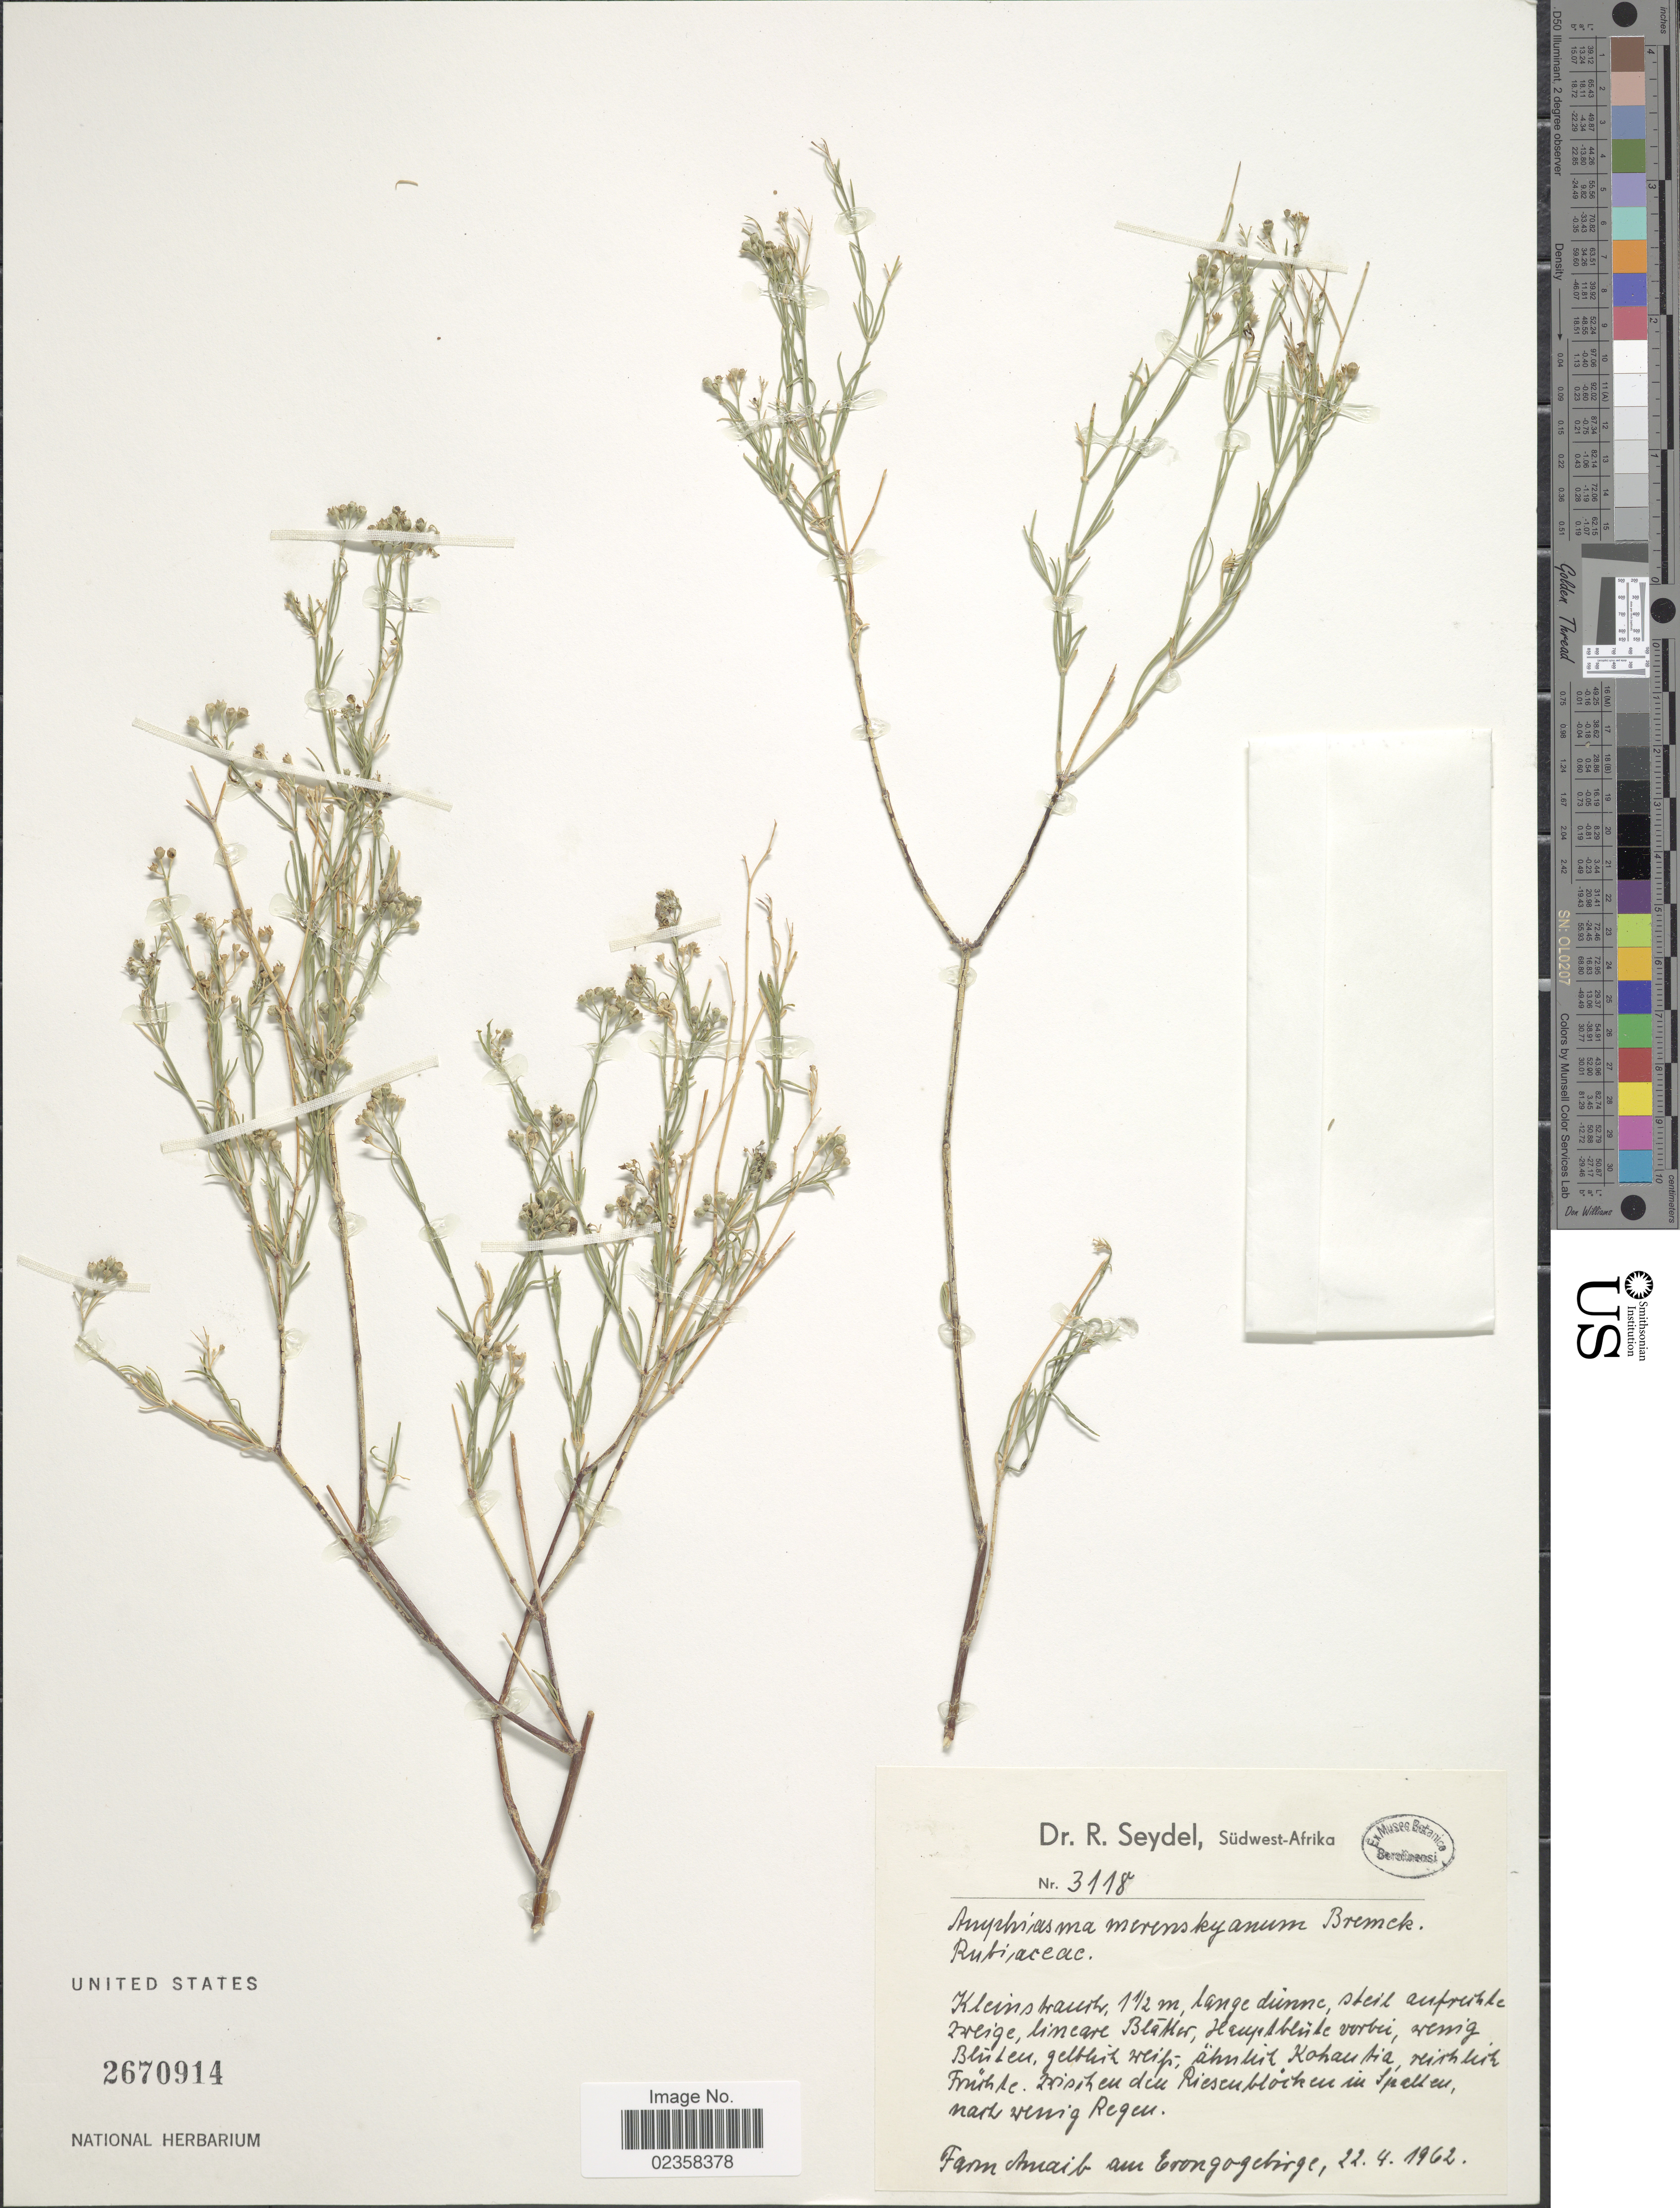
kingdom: Plantae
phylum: Tracheophyta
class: Magnoliopsida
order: Gentianales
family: Rubiaceae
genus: Amphiasma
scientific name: Amphiasma merenskyanum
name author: Bremek.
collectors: R. Seydel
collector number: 3118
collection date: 1962-04-22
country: Namibia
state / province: Erongo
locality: Sudwest-Afrika, Farm Amaib an Erongogebirge [Southwest Africa, Farm Amaib at Erongo mountains]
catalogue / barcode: US 2670914